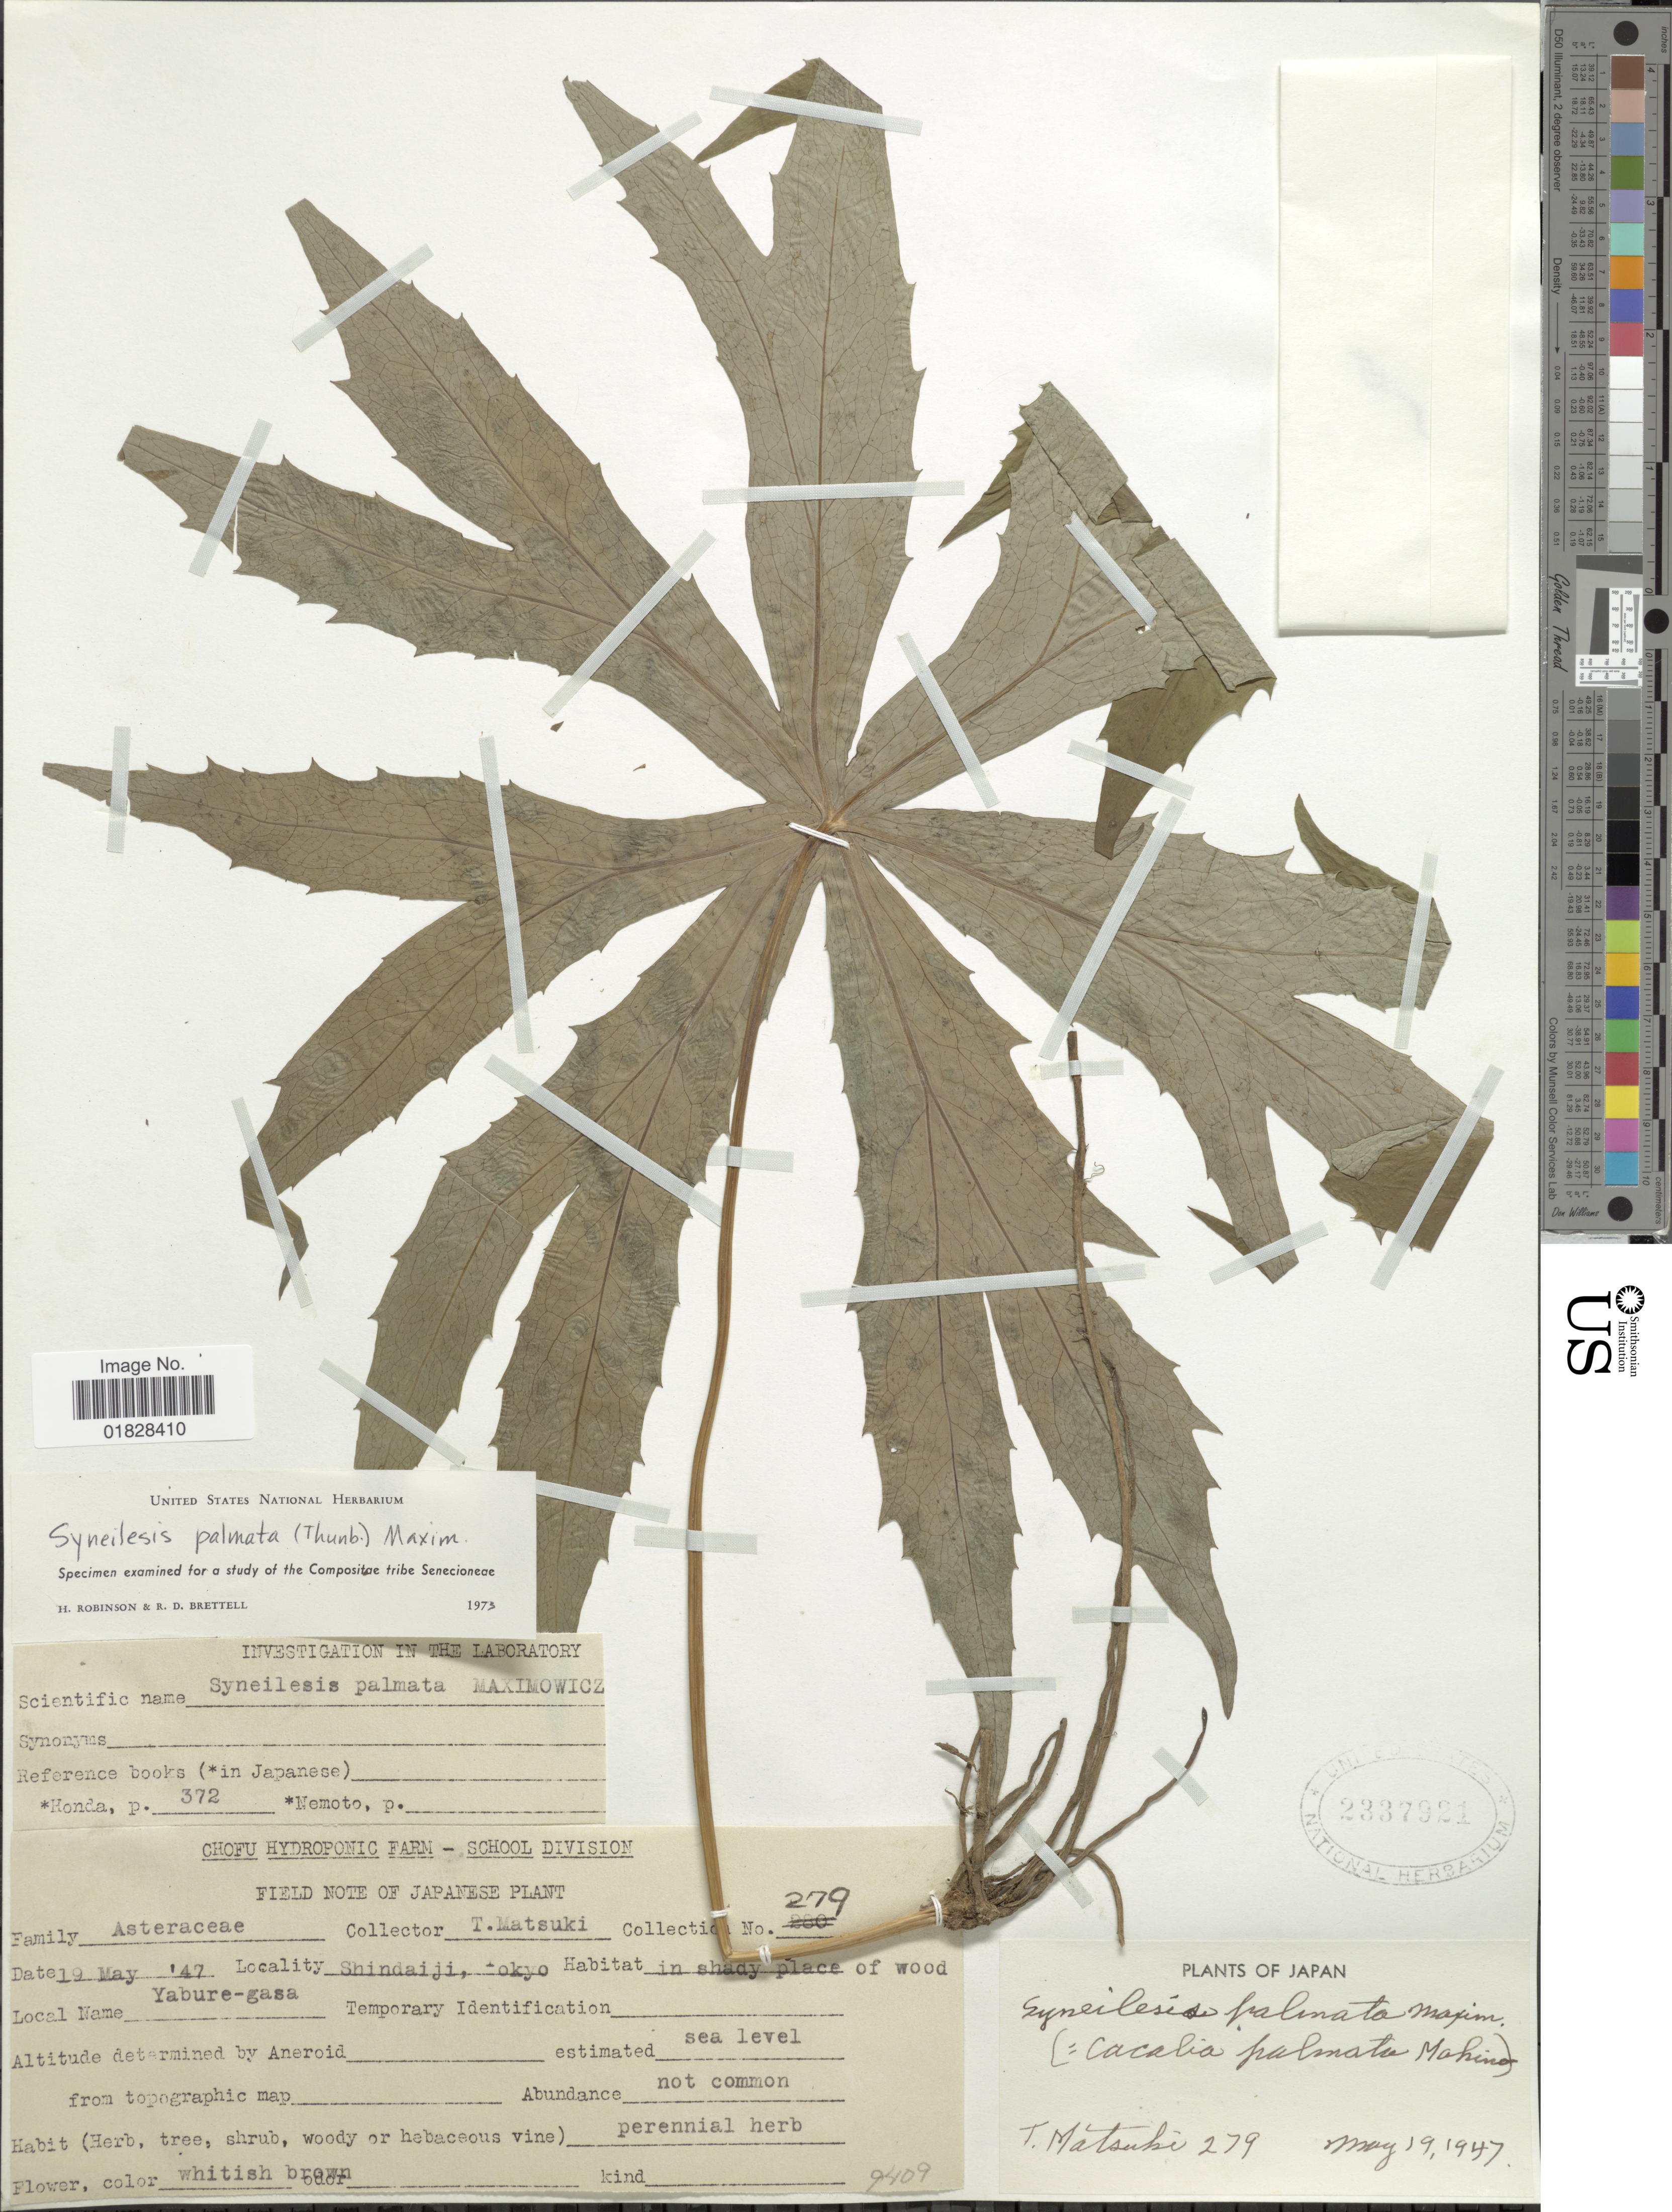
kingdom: Plantae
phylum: Tracheophyta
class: Magnoliopsida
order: Asterales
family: Asteraceae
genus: Syneilesis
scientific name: Syneilesis palmata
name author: (Thunb.) Maxim.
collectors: T. Matsuki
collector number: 279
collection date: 1947-05-19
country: Japan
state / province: Tokyo, Federal City of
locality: Shindaiji, Tokyo.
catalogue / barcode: US 2337921